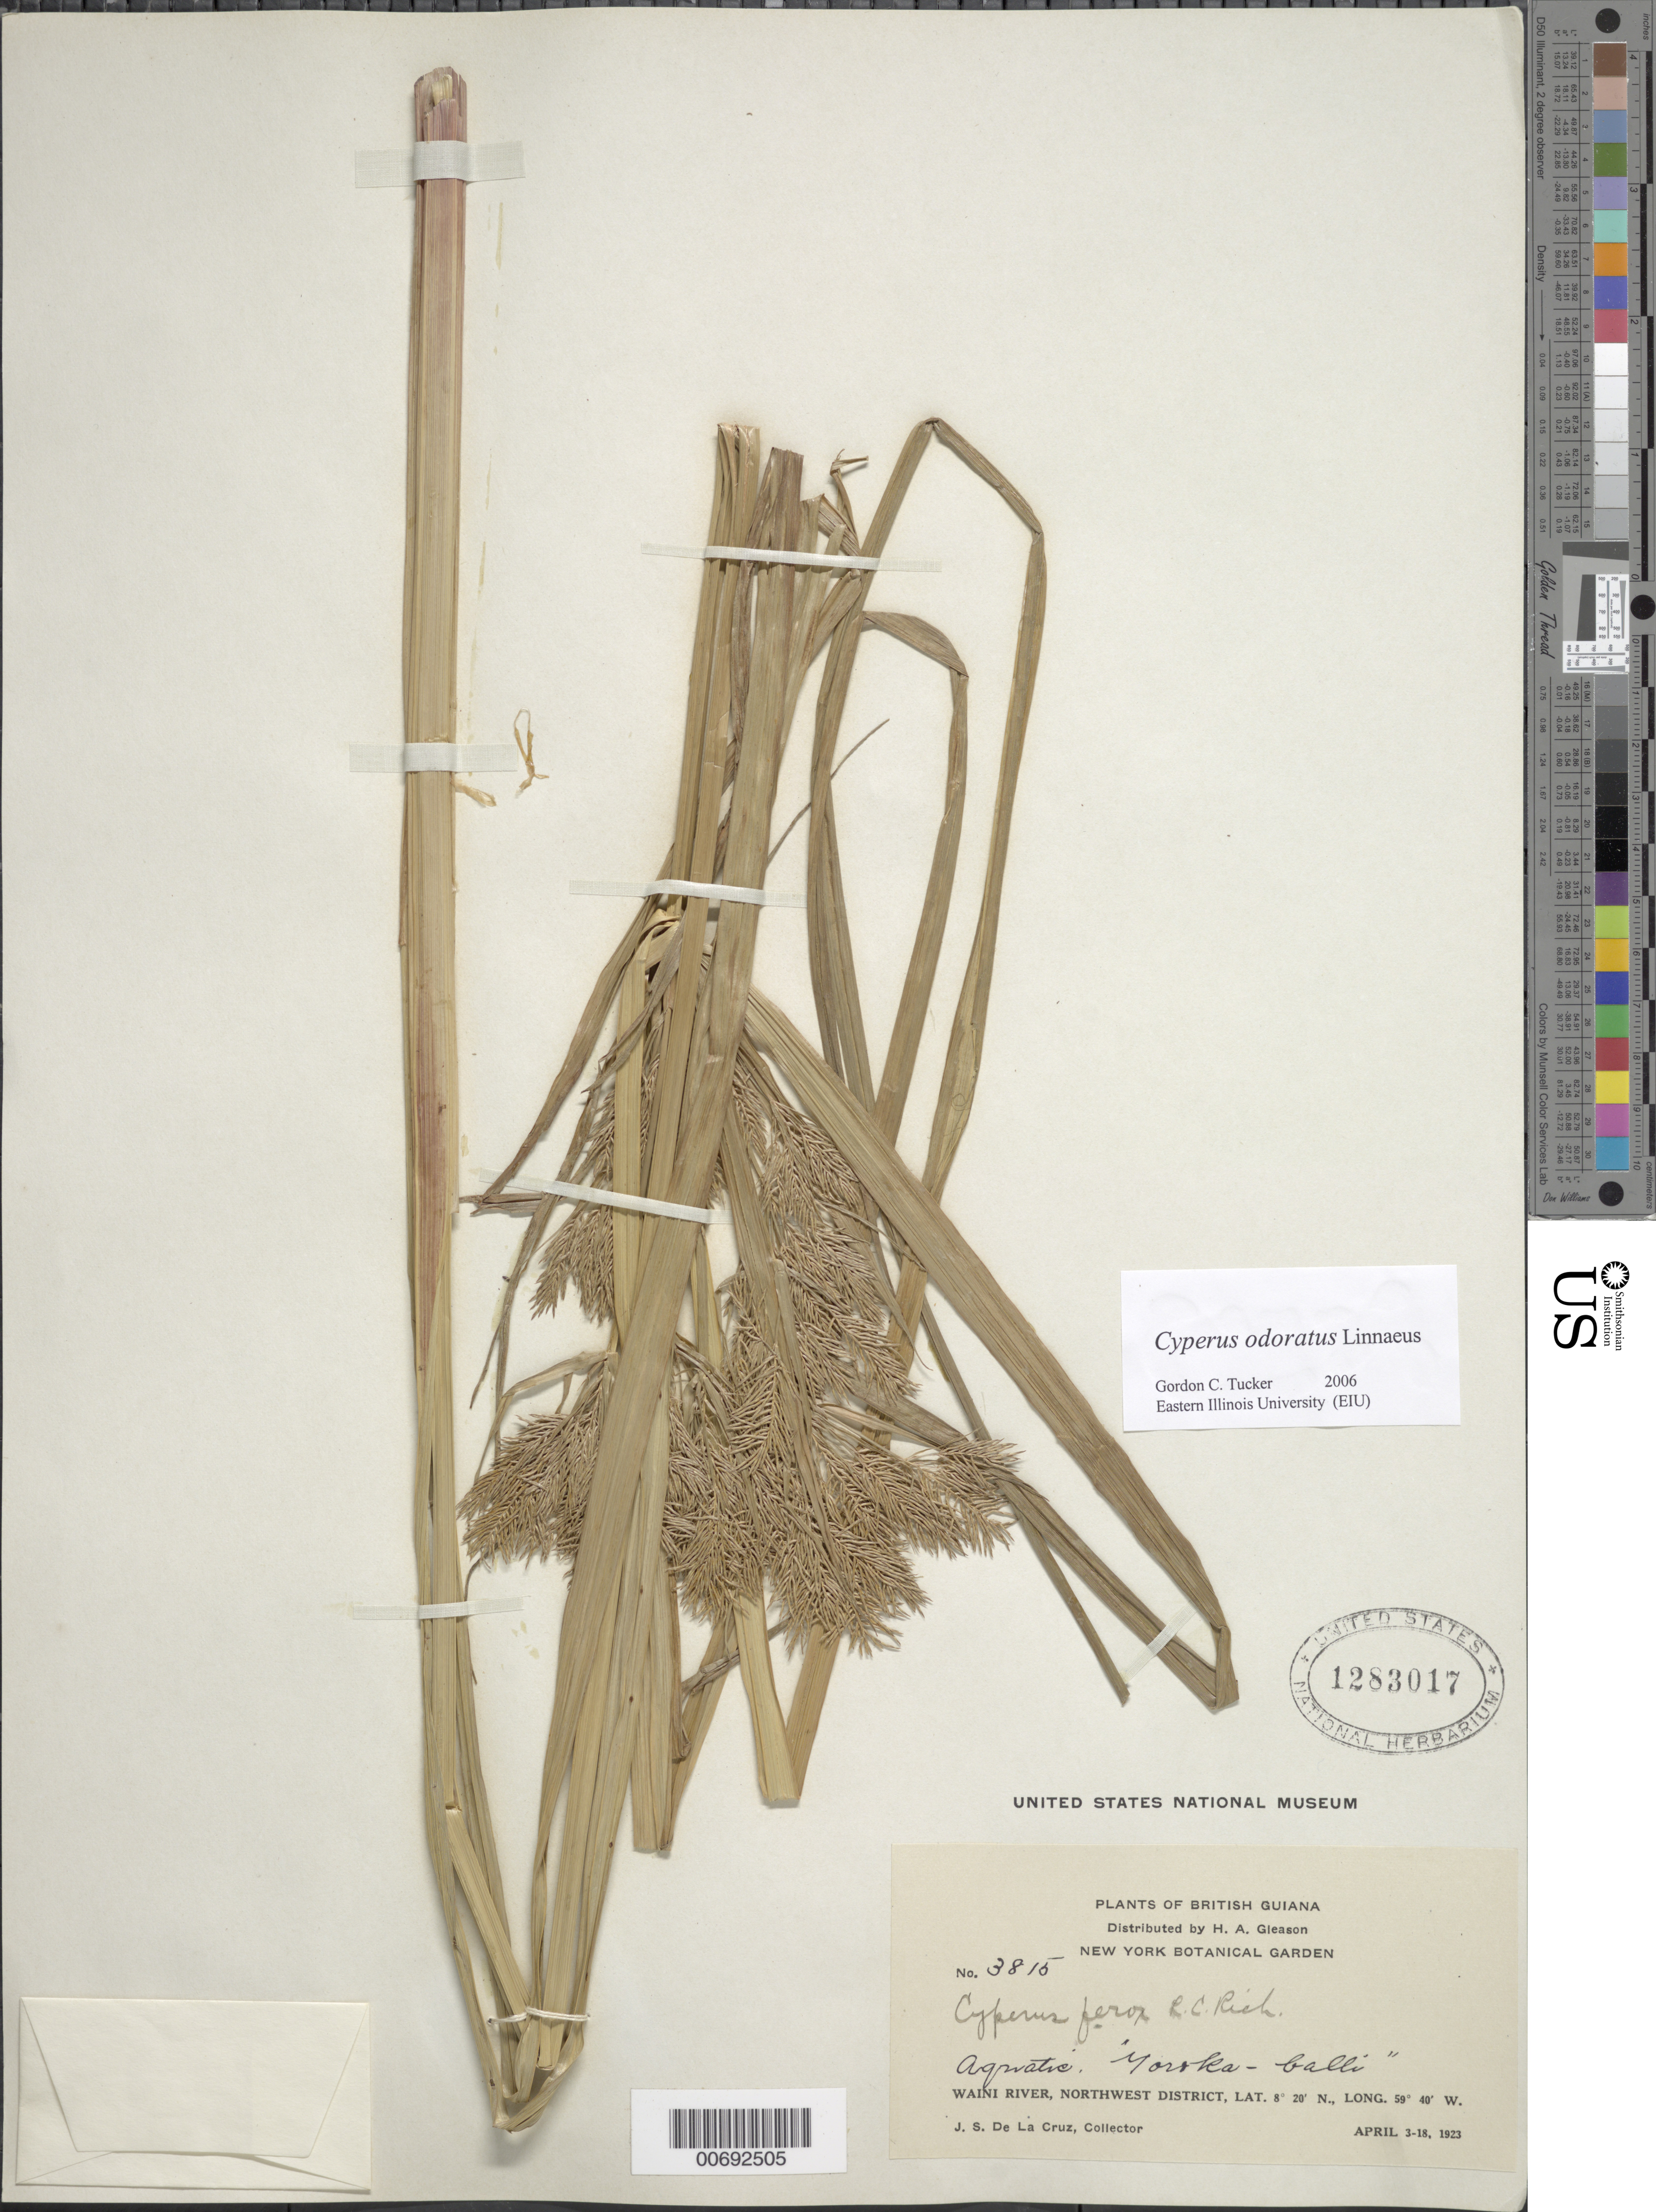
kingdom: Plantae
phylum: Tracheophyta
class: Liliopsida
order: Poales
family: Cyperaceae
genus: Cyperus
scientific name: Cyperus odoratus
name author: L.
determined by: Tucker, G. C.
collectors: J. S. de la Cruz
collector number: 3815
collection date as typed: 3-Apr-23 to 18-Apr-23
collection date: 1923-04-03/1923-04-18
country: Guyana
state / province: Barima-Waini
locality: Waini R., NW District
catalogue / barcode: US 1283017